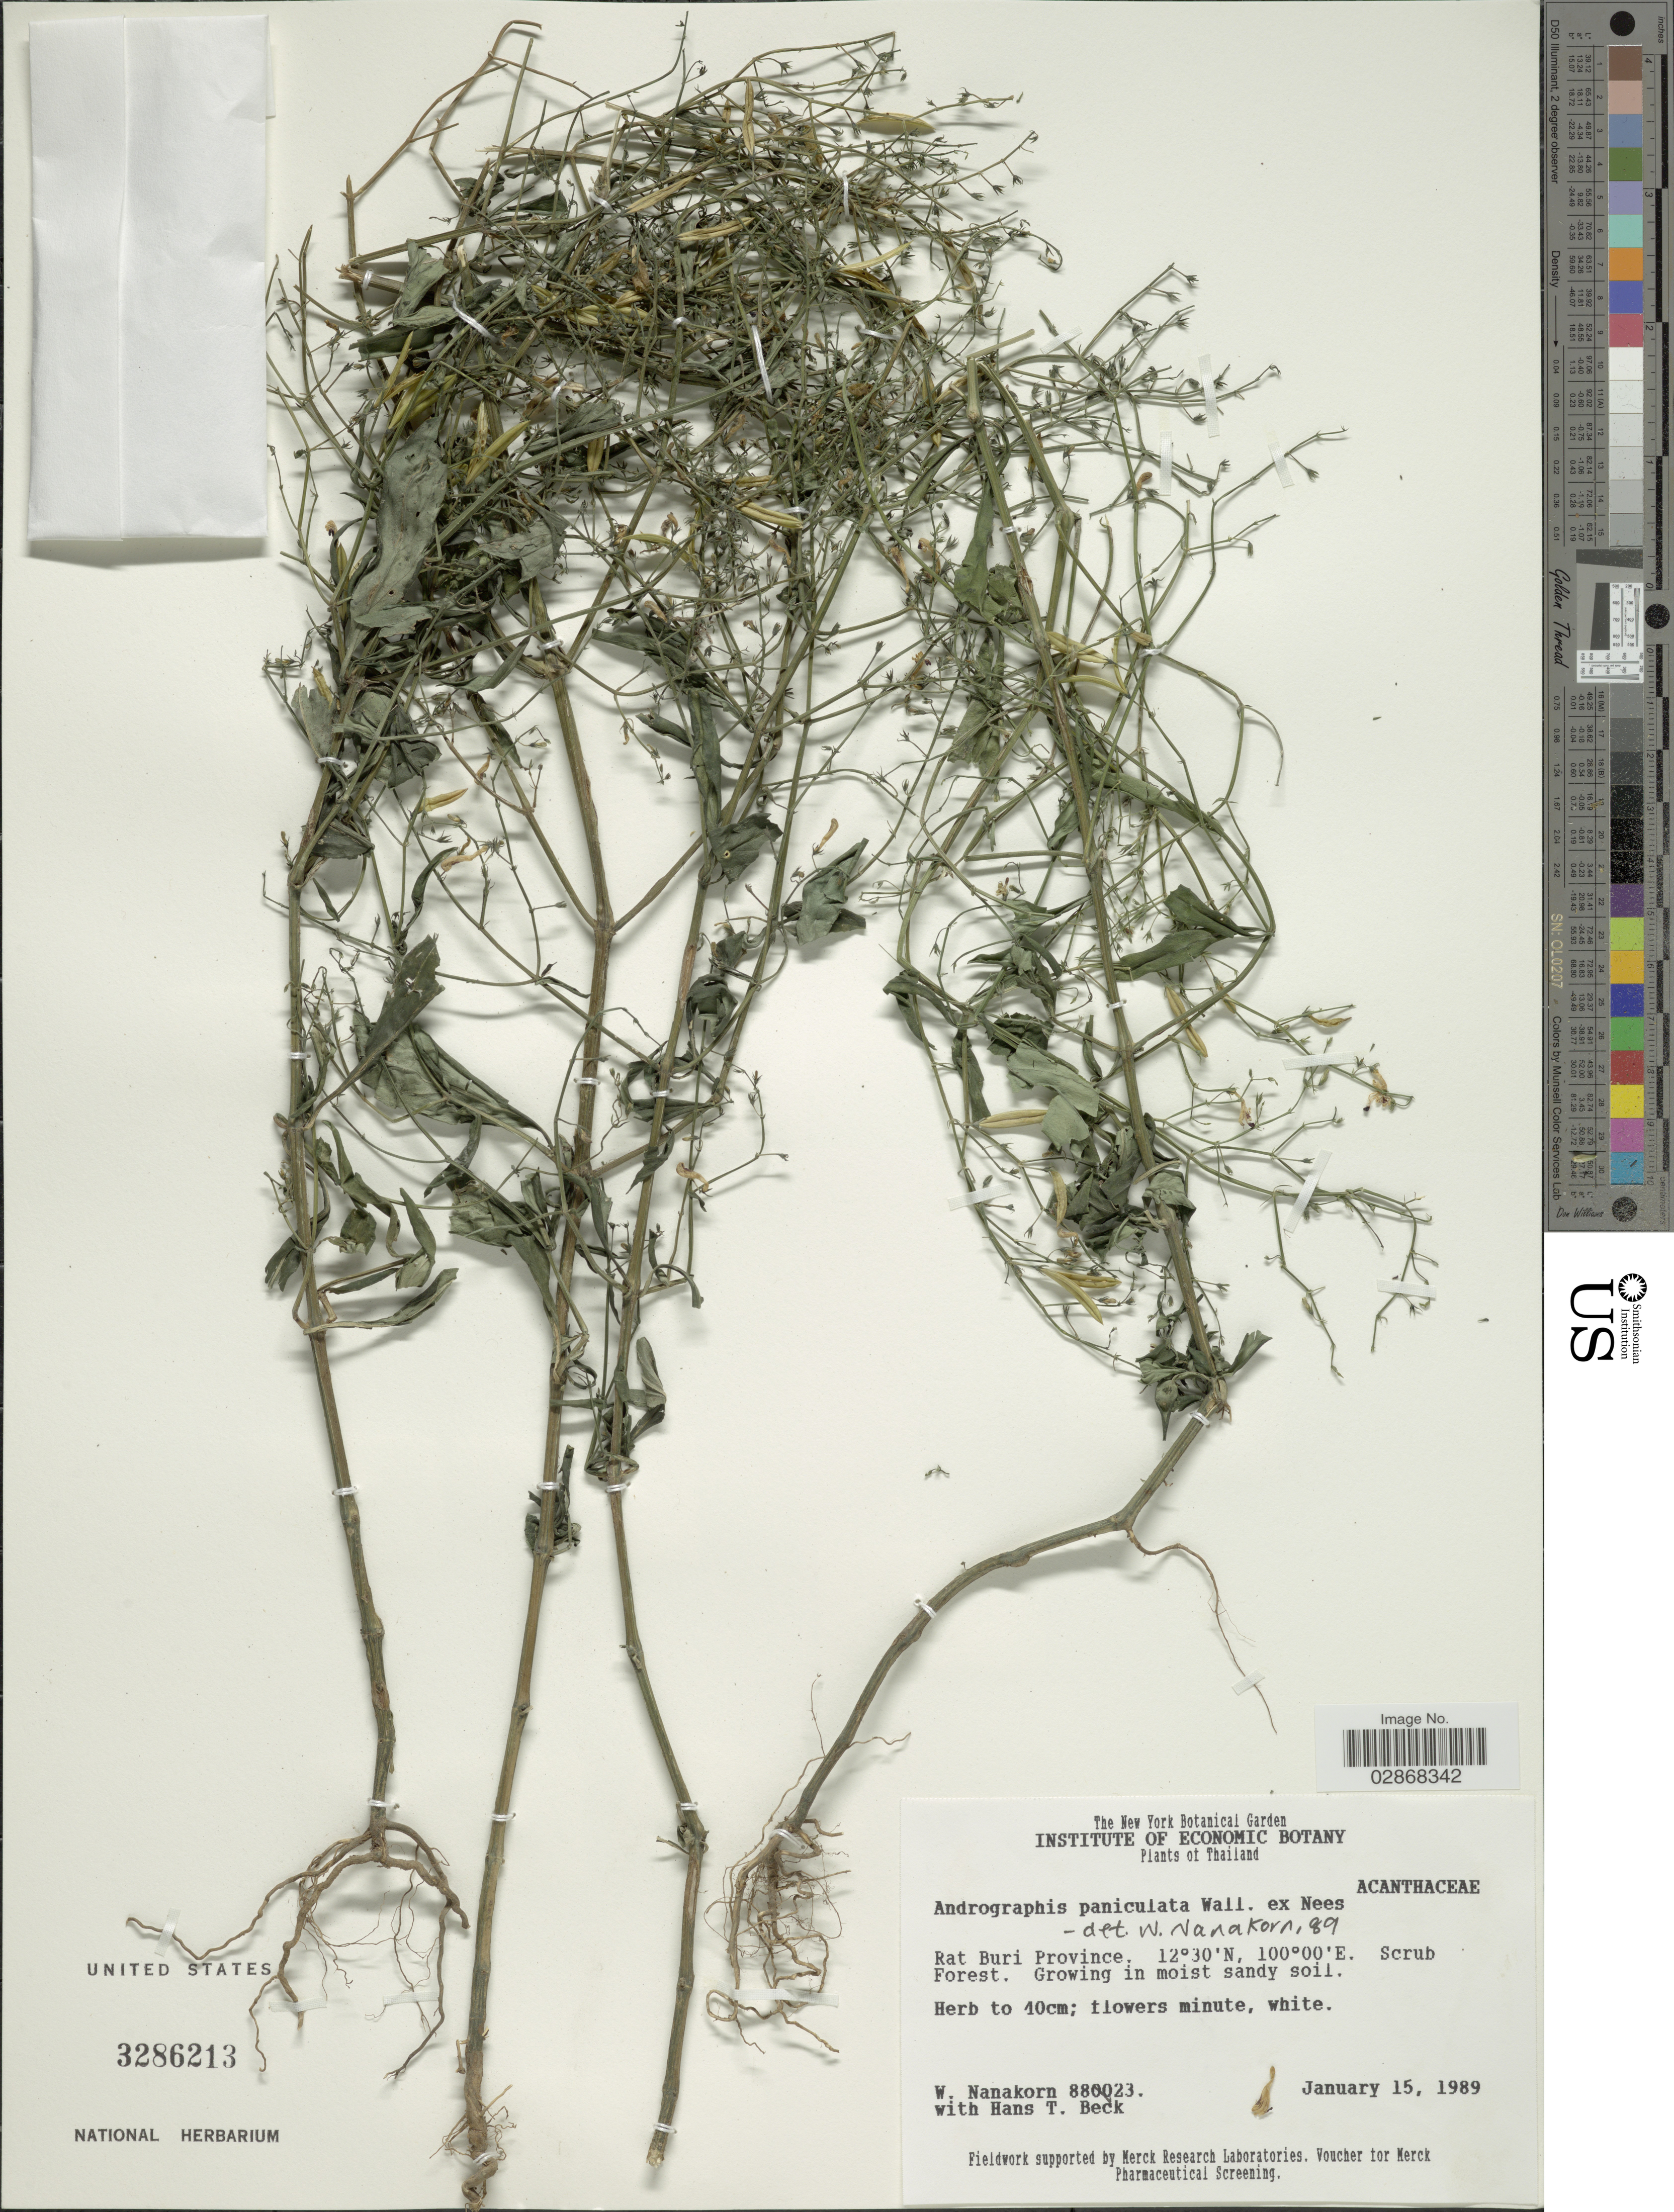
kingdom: Plantae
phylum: Tracheophyta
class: Magnoliopsida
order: Lamiales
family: Acanthaceae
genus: Andrographis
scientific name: Andrographis paniculata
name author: (Burm. f.) Nees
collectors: W. Nanakorn & H. T. Beck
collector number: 880023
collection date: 1989-01-15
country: Thailand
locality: Rat Buri Province.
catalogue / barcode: US 3286213